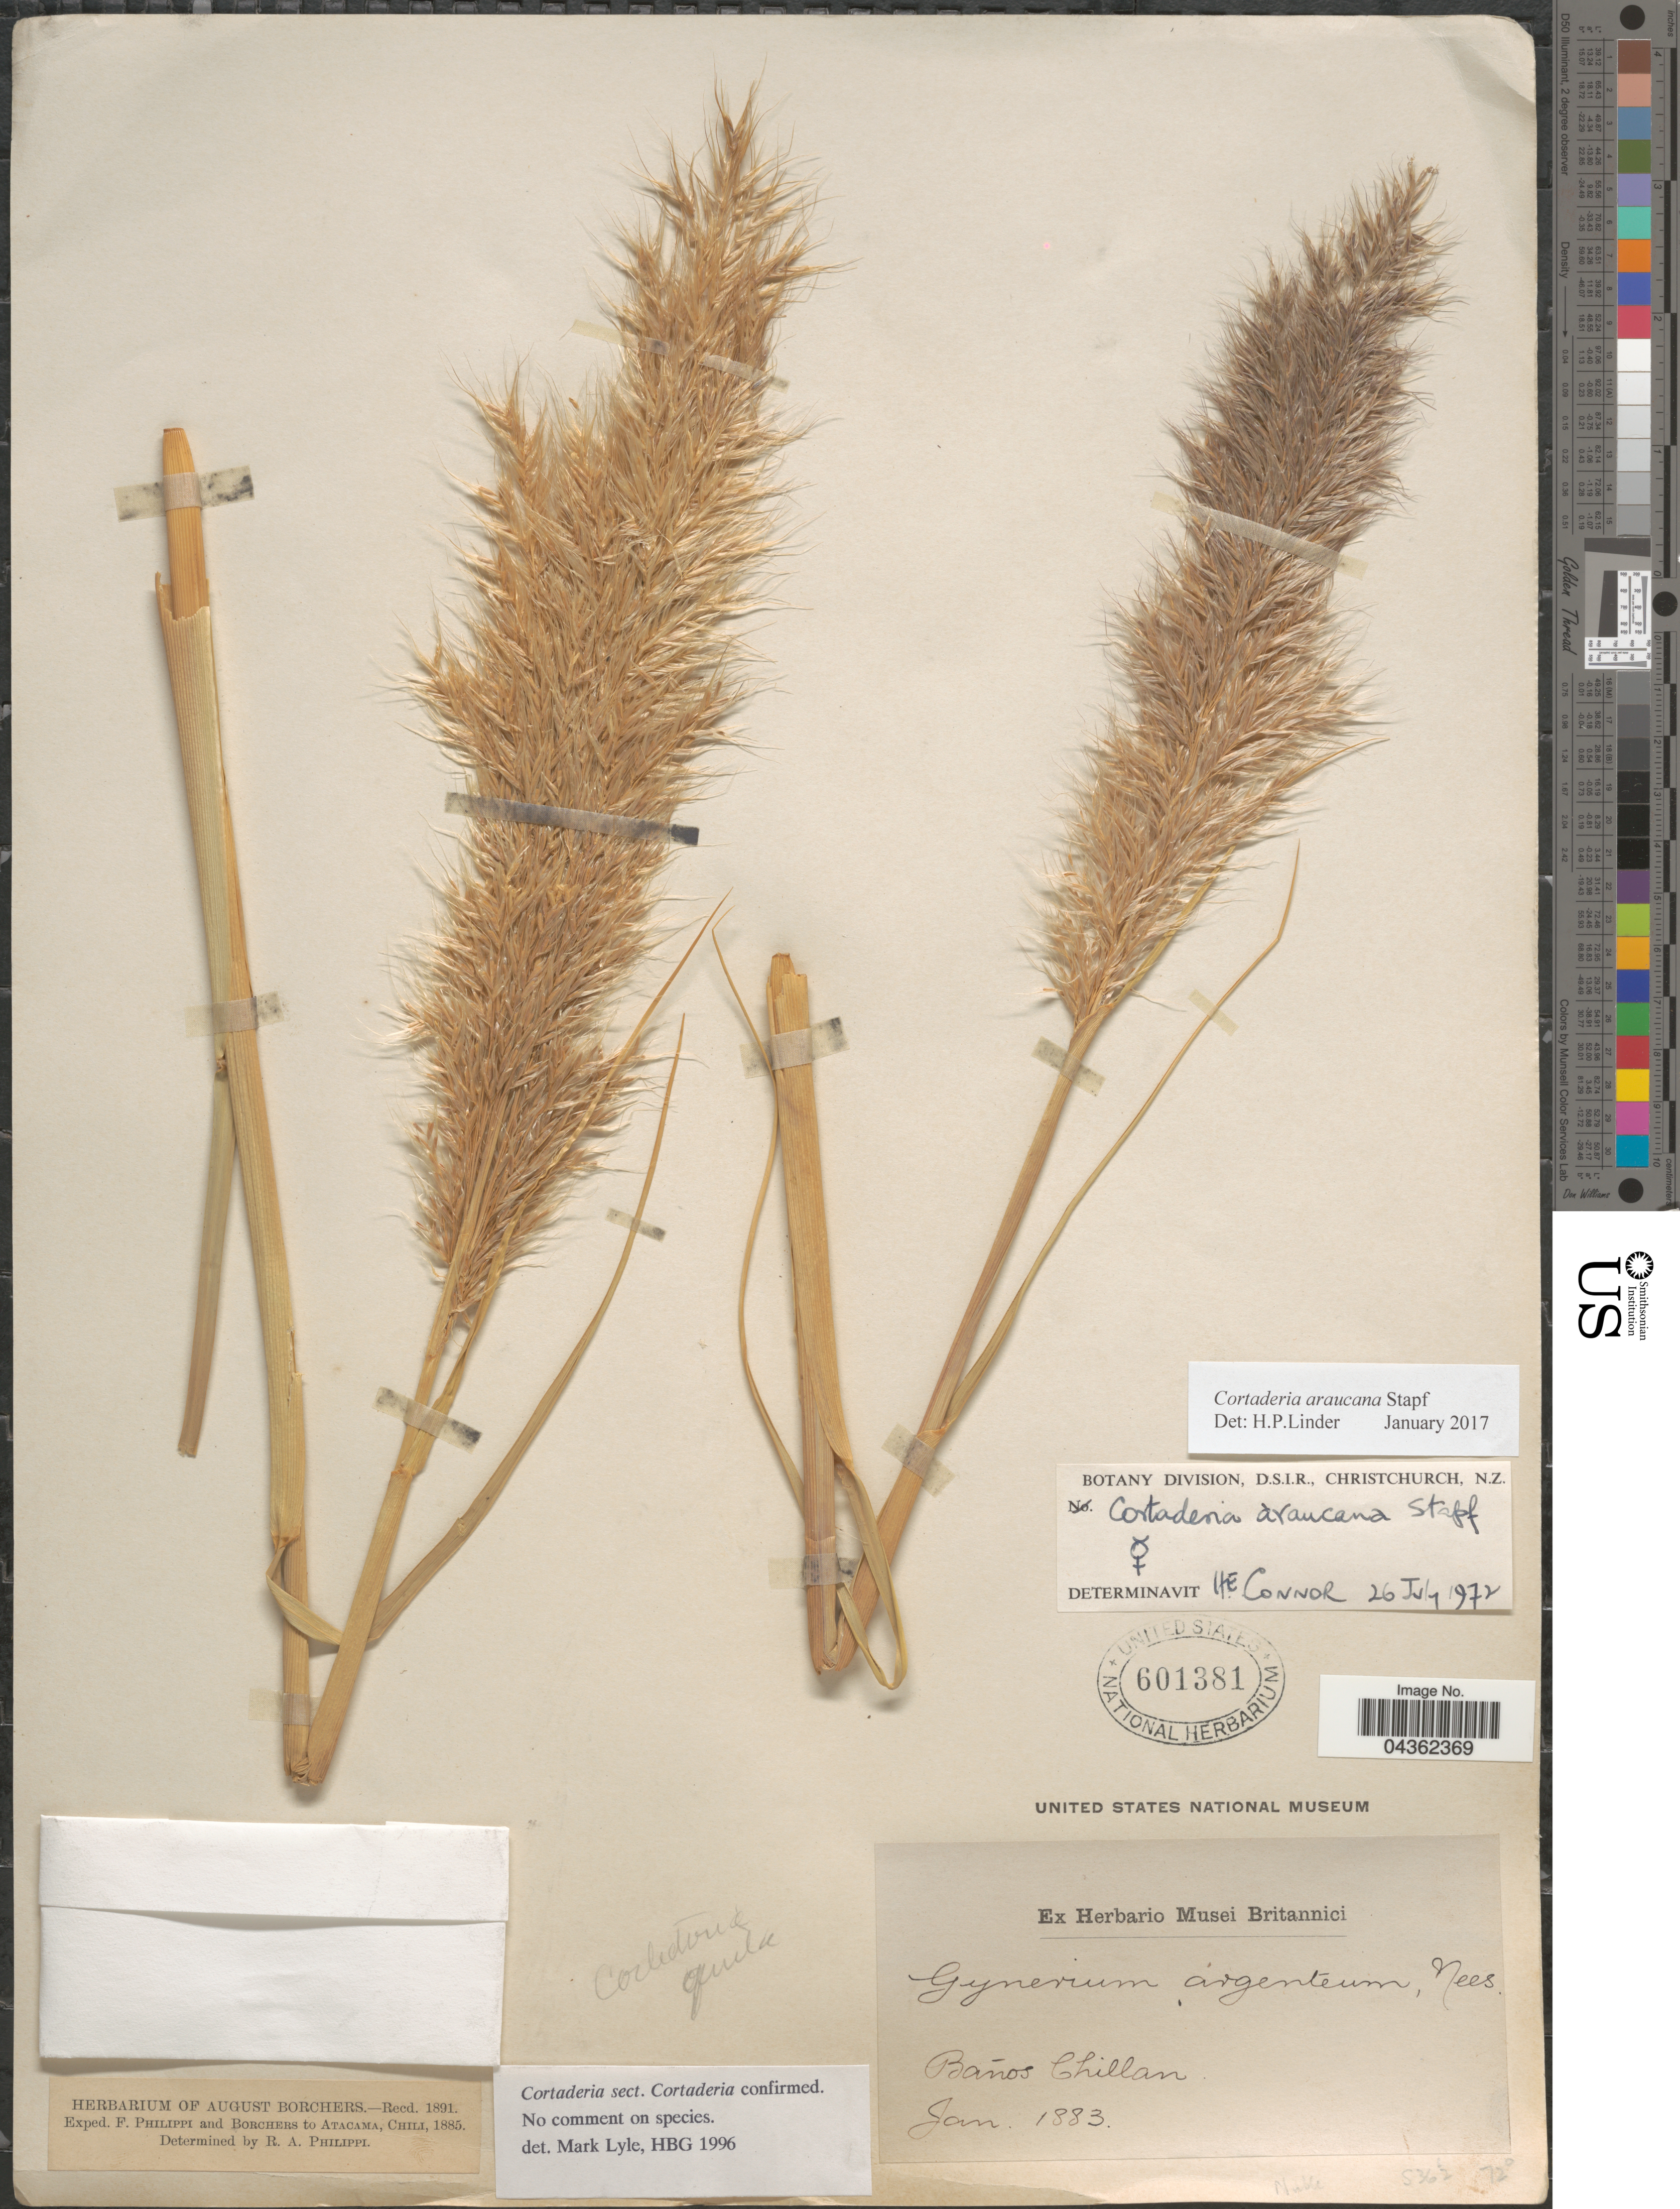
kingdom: Plantae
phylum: Tracheophyta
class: Liliopsida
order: Poales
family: Poaceae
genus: Cortaderia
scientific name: Cortaderia araucana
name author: Stapf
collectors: F. Philippi & A. Borchers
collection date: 1883-01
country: Chile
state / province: Atacama (III)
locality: Baños Chillan.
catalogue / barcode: US 601381